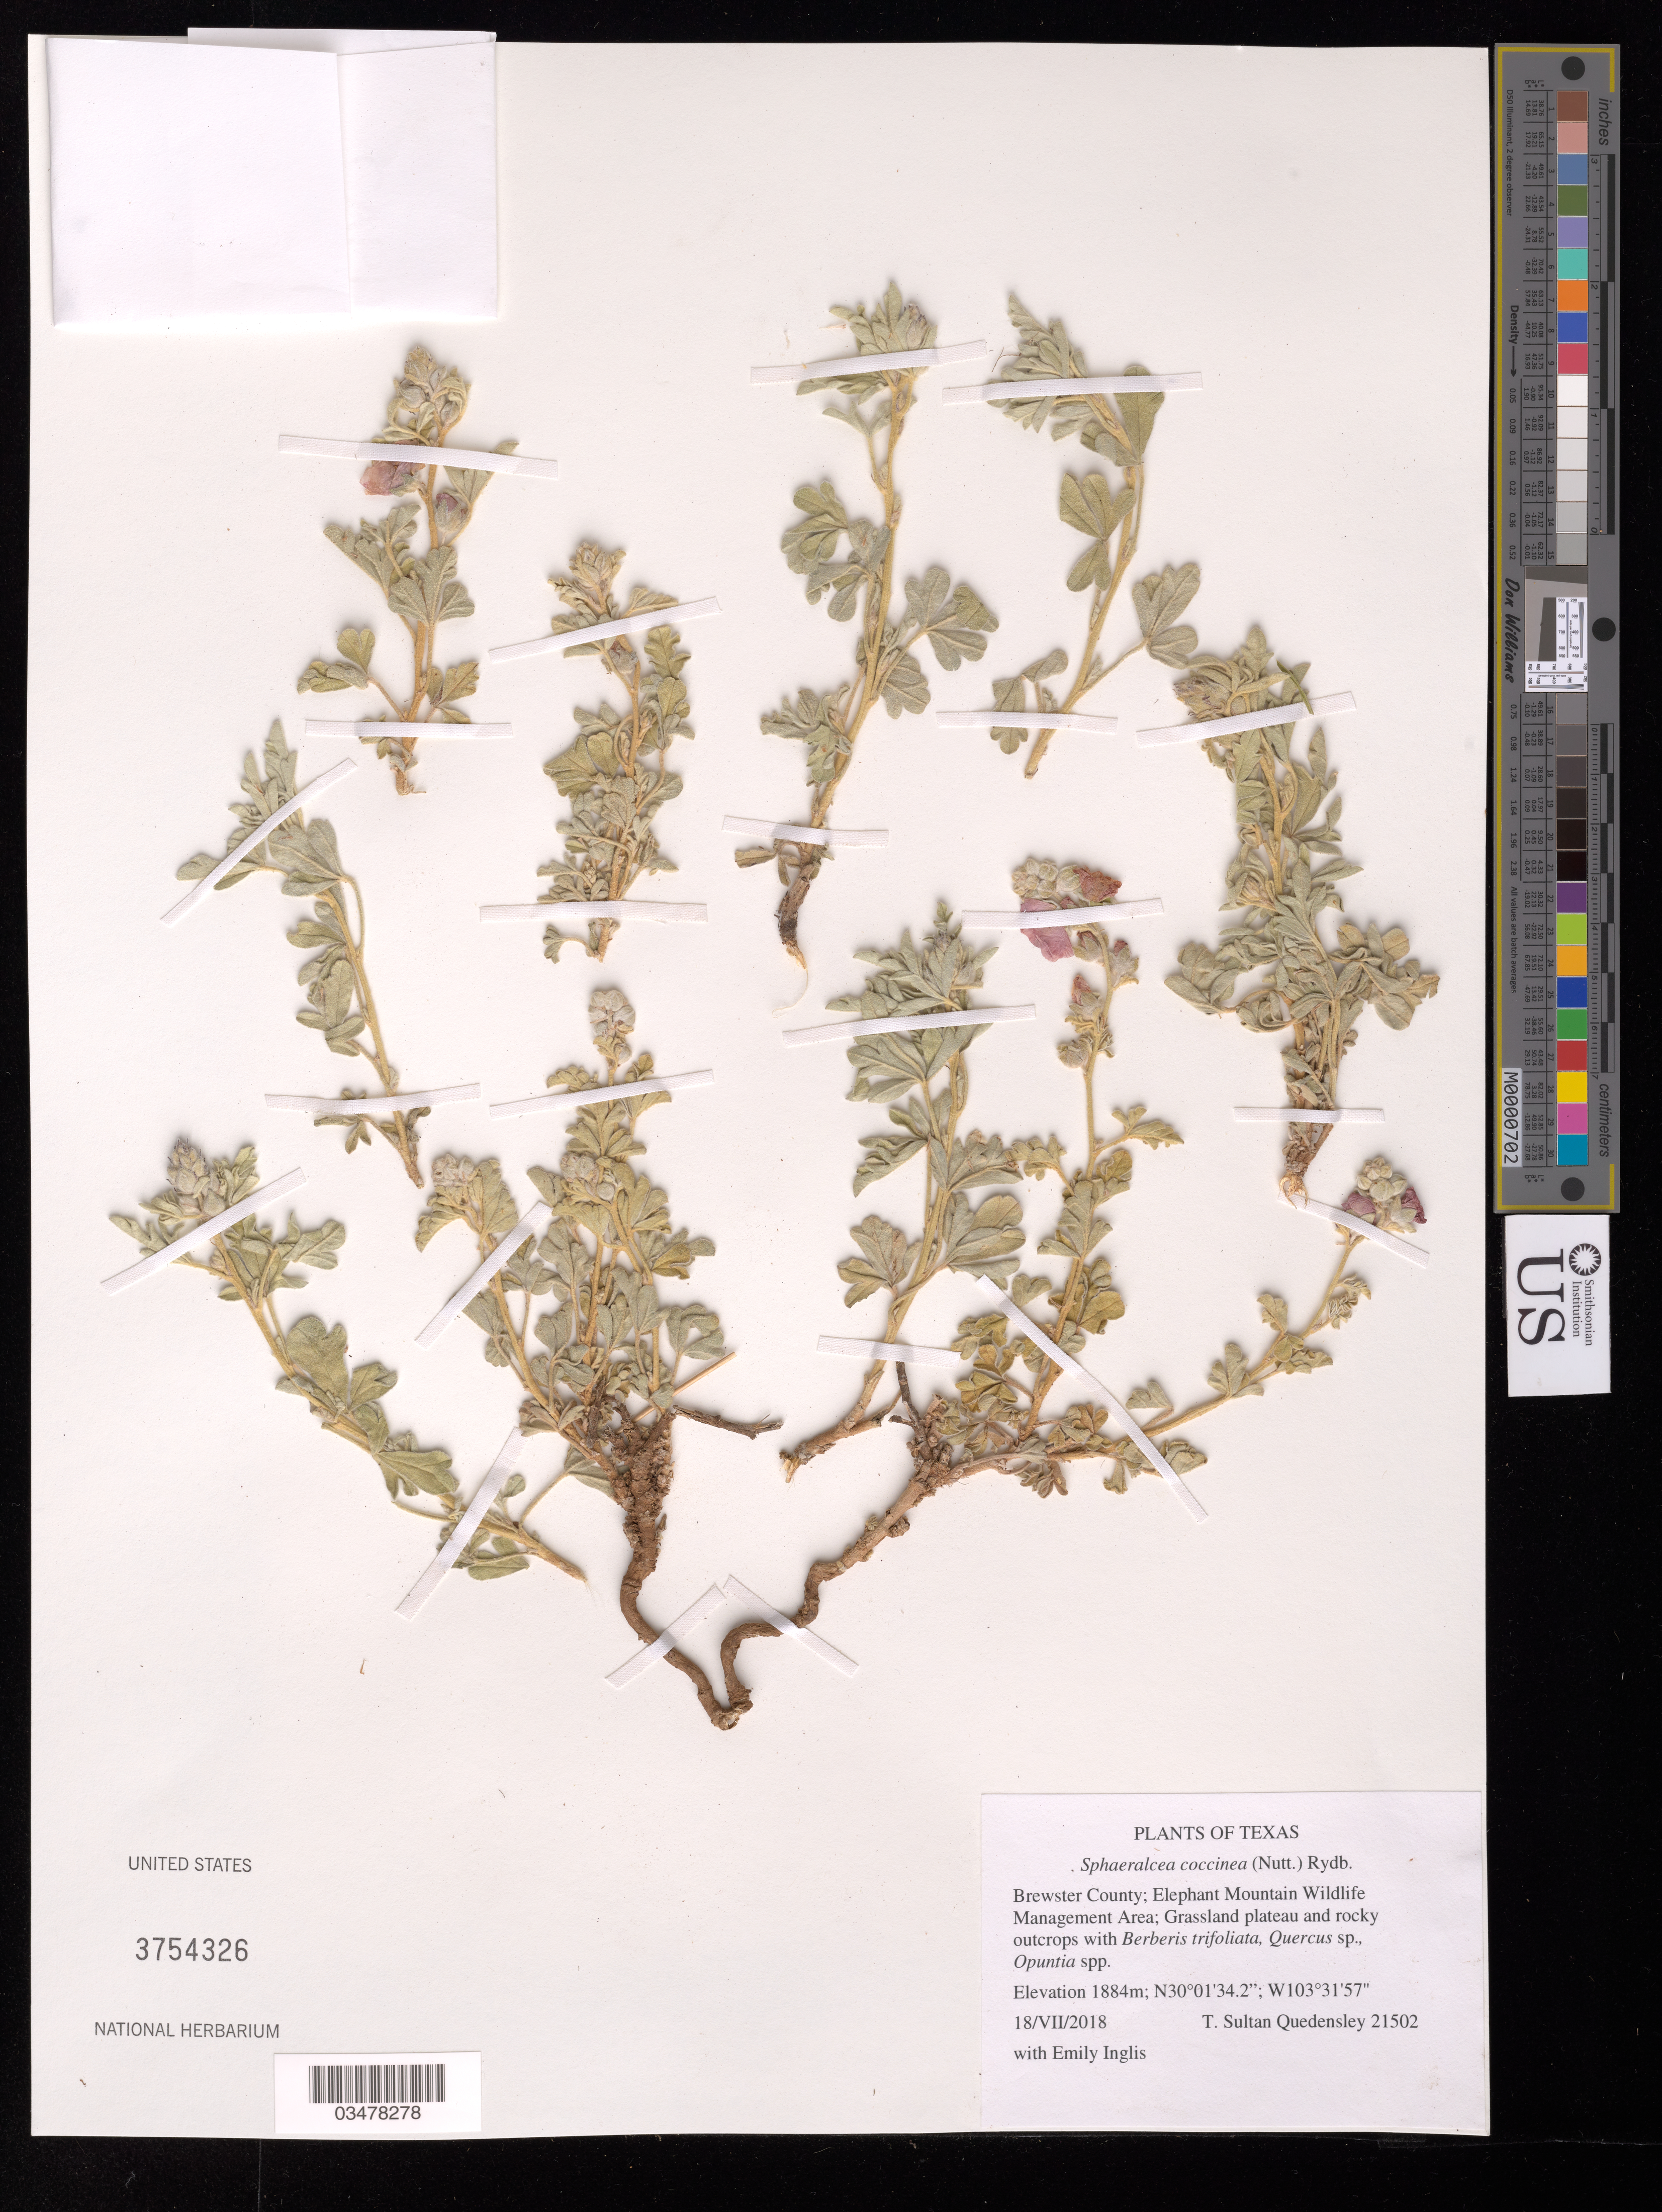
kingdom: Plantae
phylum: Tracheophyta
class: Magnoliopsida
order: Malvales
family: Malvaceae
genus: Sphaeralcea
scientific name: Sphaeralcea coccinea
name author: (Nutt.) Rydb.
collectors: T. S. Quedensley & E. Inglis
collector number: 21502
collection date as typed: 18 Jul 2018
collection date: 2018-07-18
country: United States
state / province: Texas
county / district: Brewster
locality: Elephant Mountain Wildlife Management Area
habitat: Grassland plateau and rocky outcrops. With Berberis trifoliata, Quercus sp., Opuntia sp.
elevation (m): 1884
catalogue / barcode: US 3754326